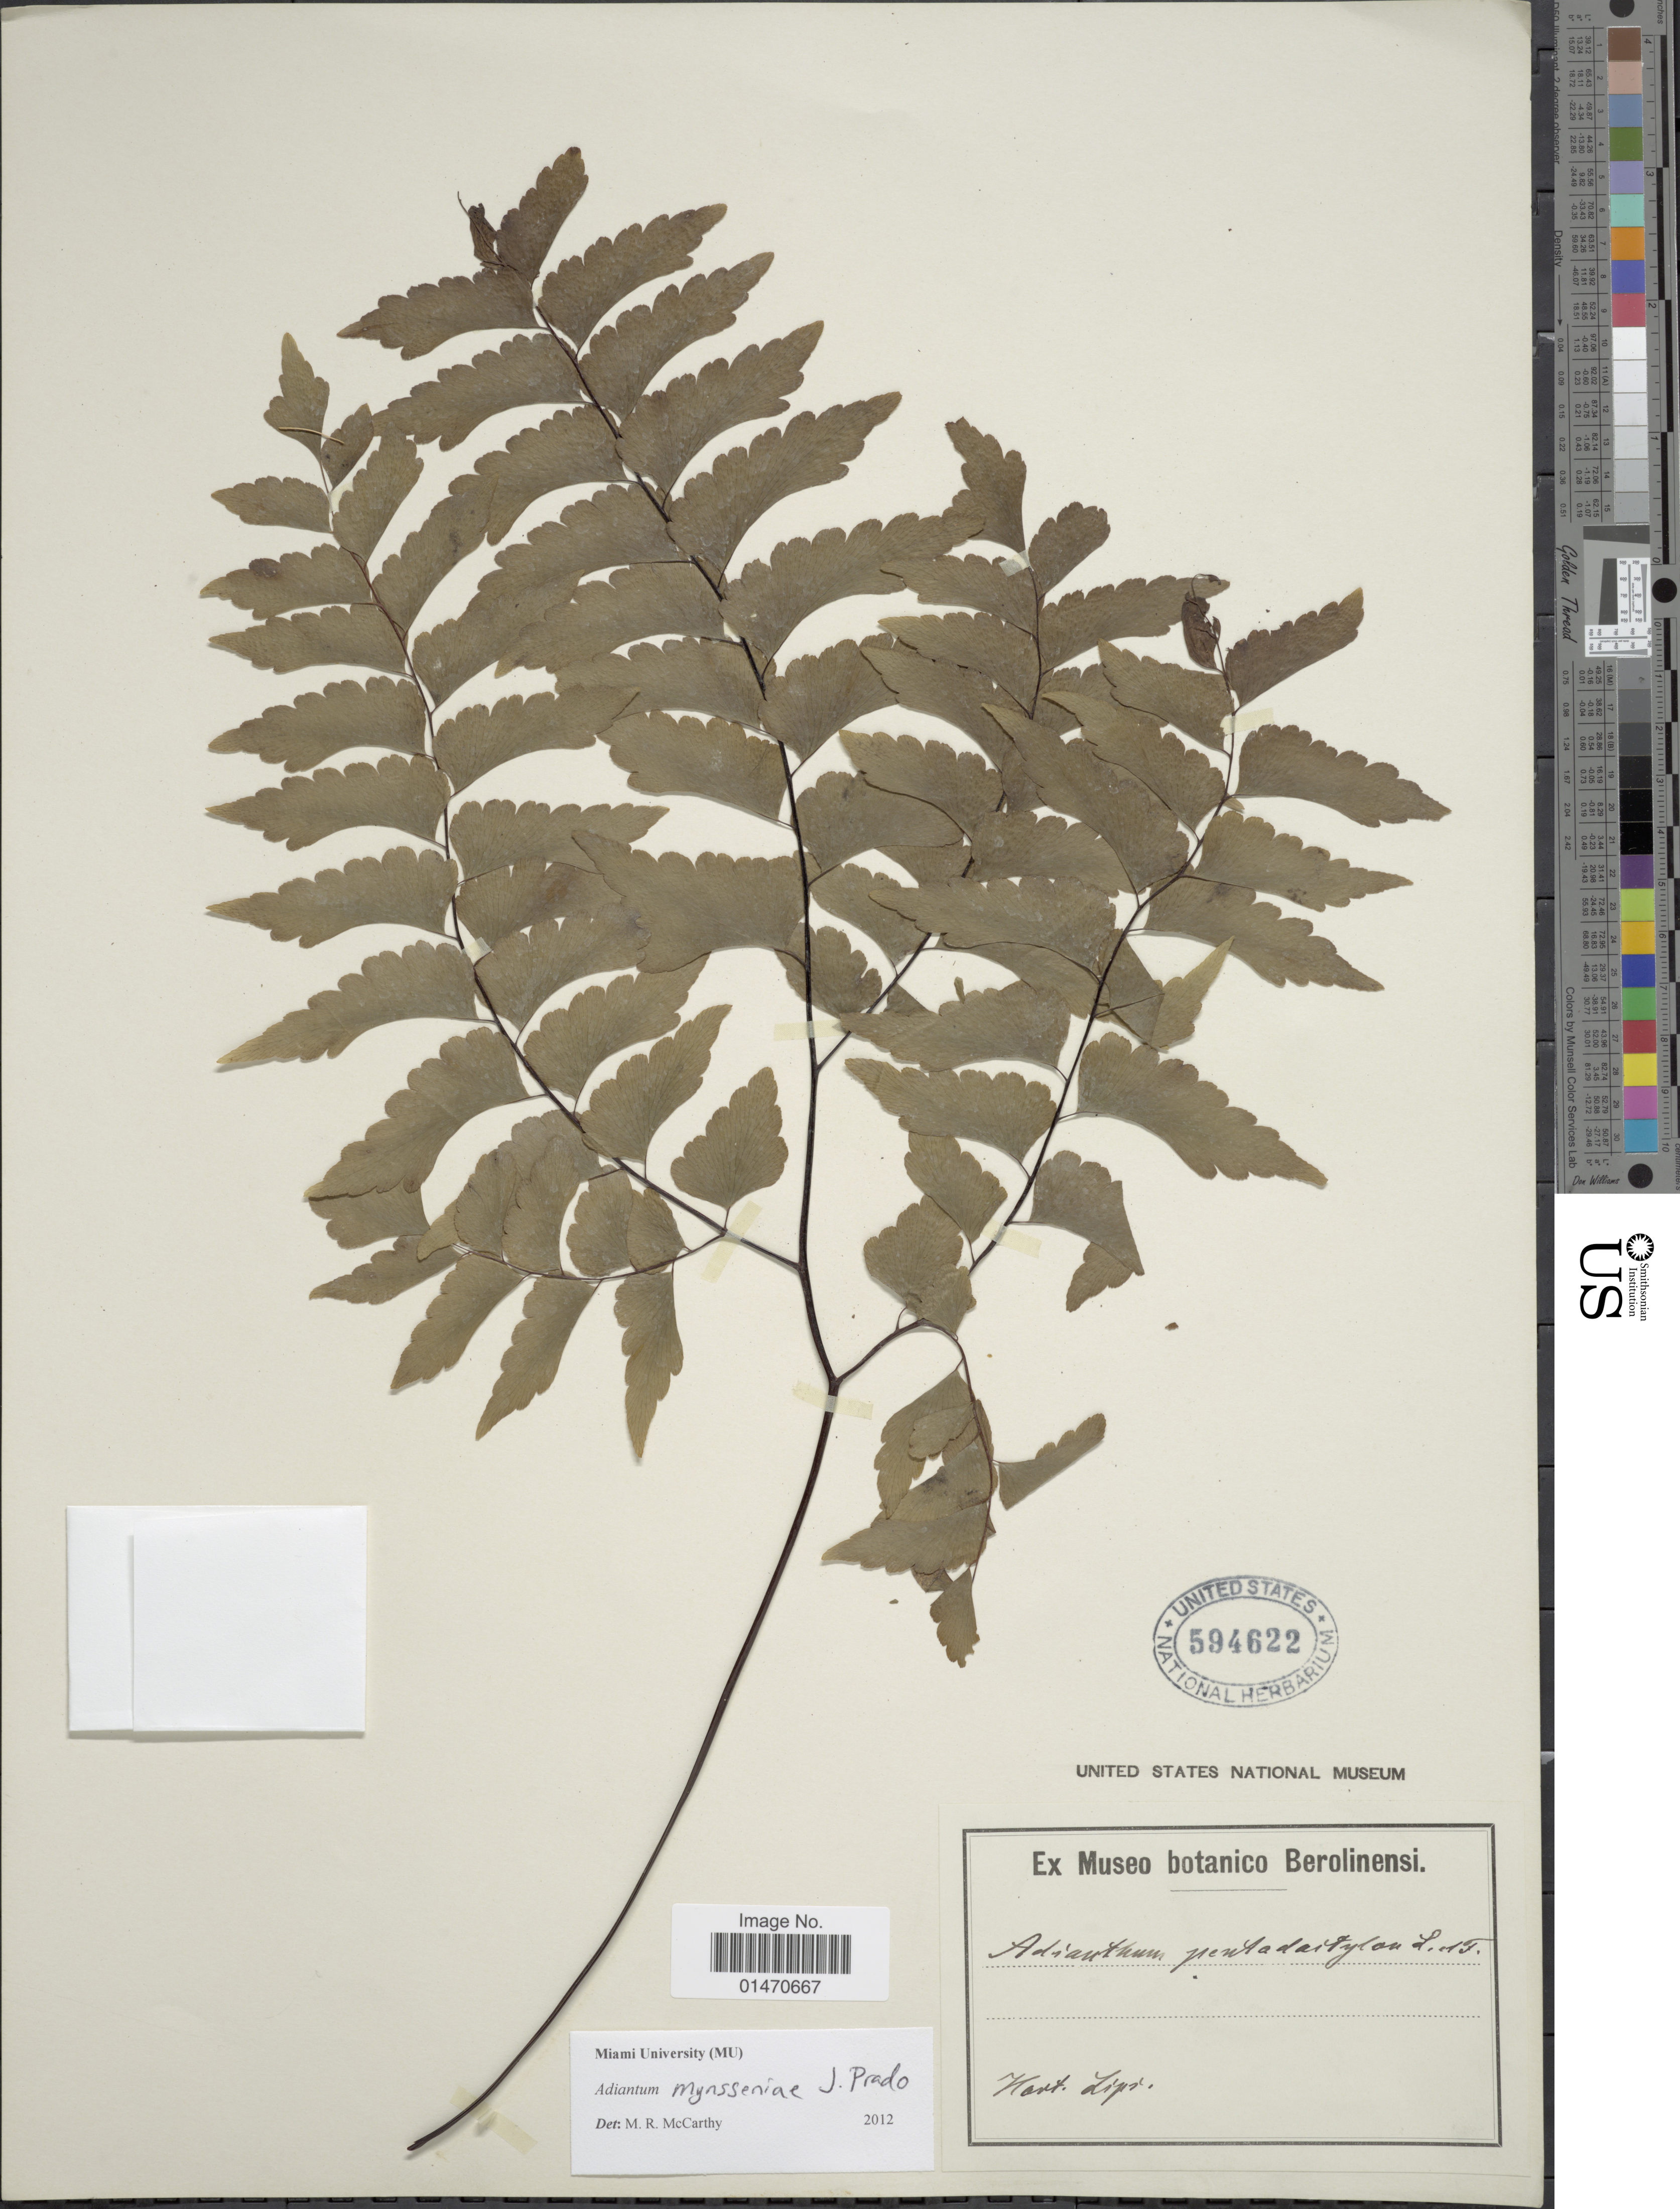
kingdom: Plantae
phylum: Tracheophyta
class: Polypodiopsida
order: Polypodiales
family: Pteridaceae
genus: Adiantum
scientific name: Adiantum mynsseniae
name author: J. Prado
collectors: Hort Lips.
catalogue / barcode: US 594622